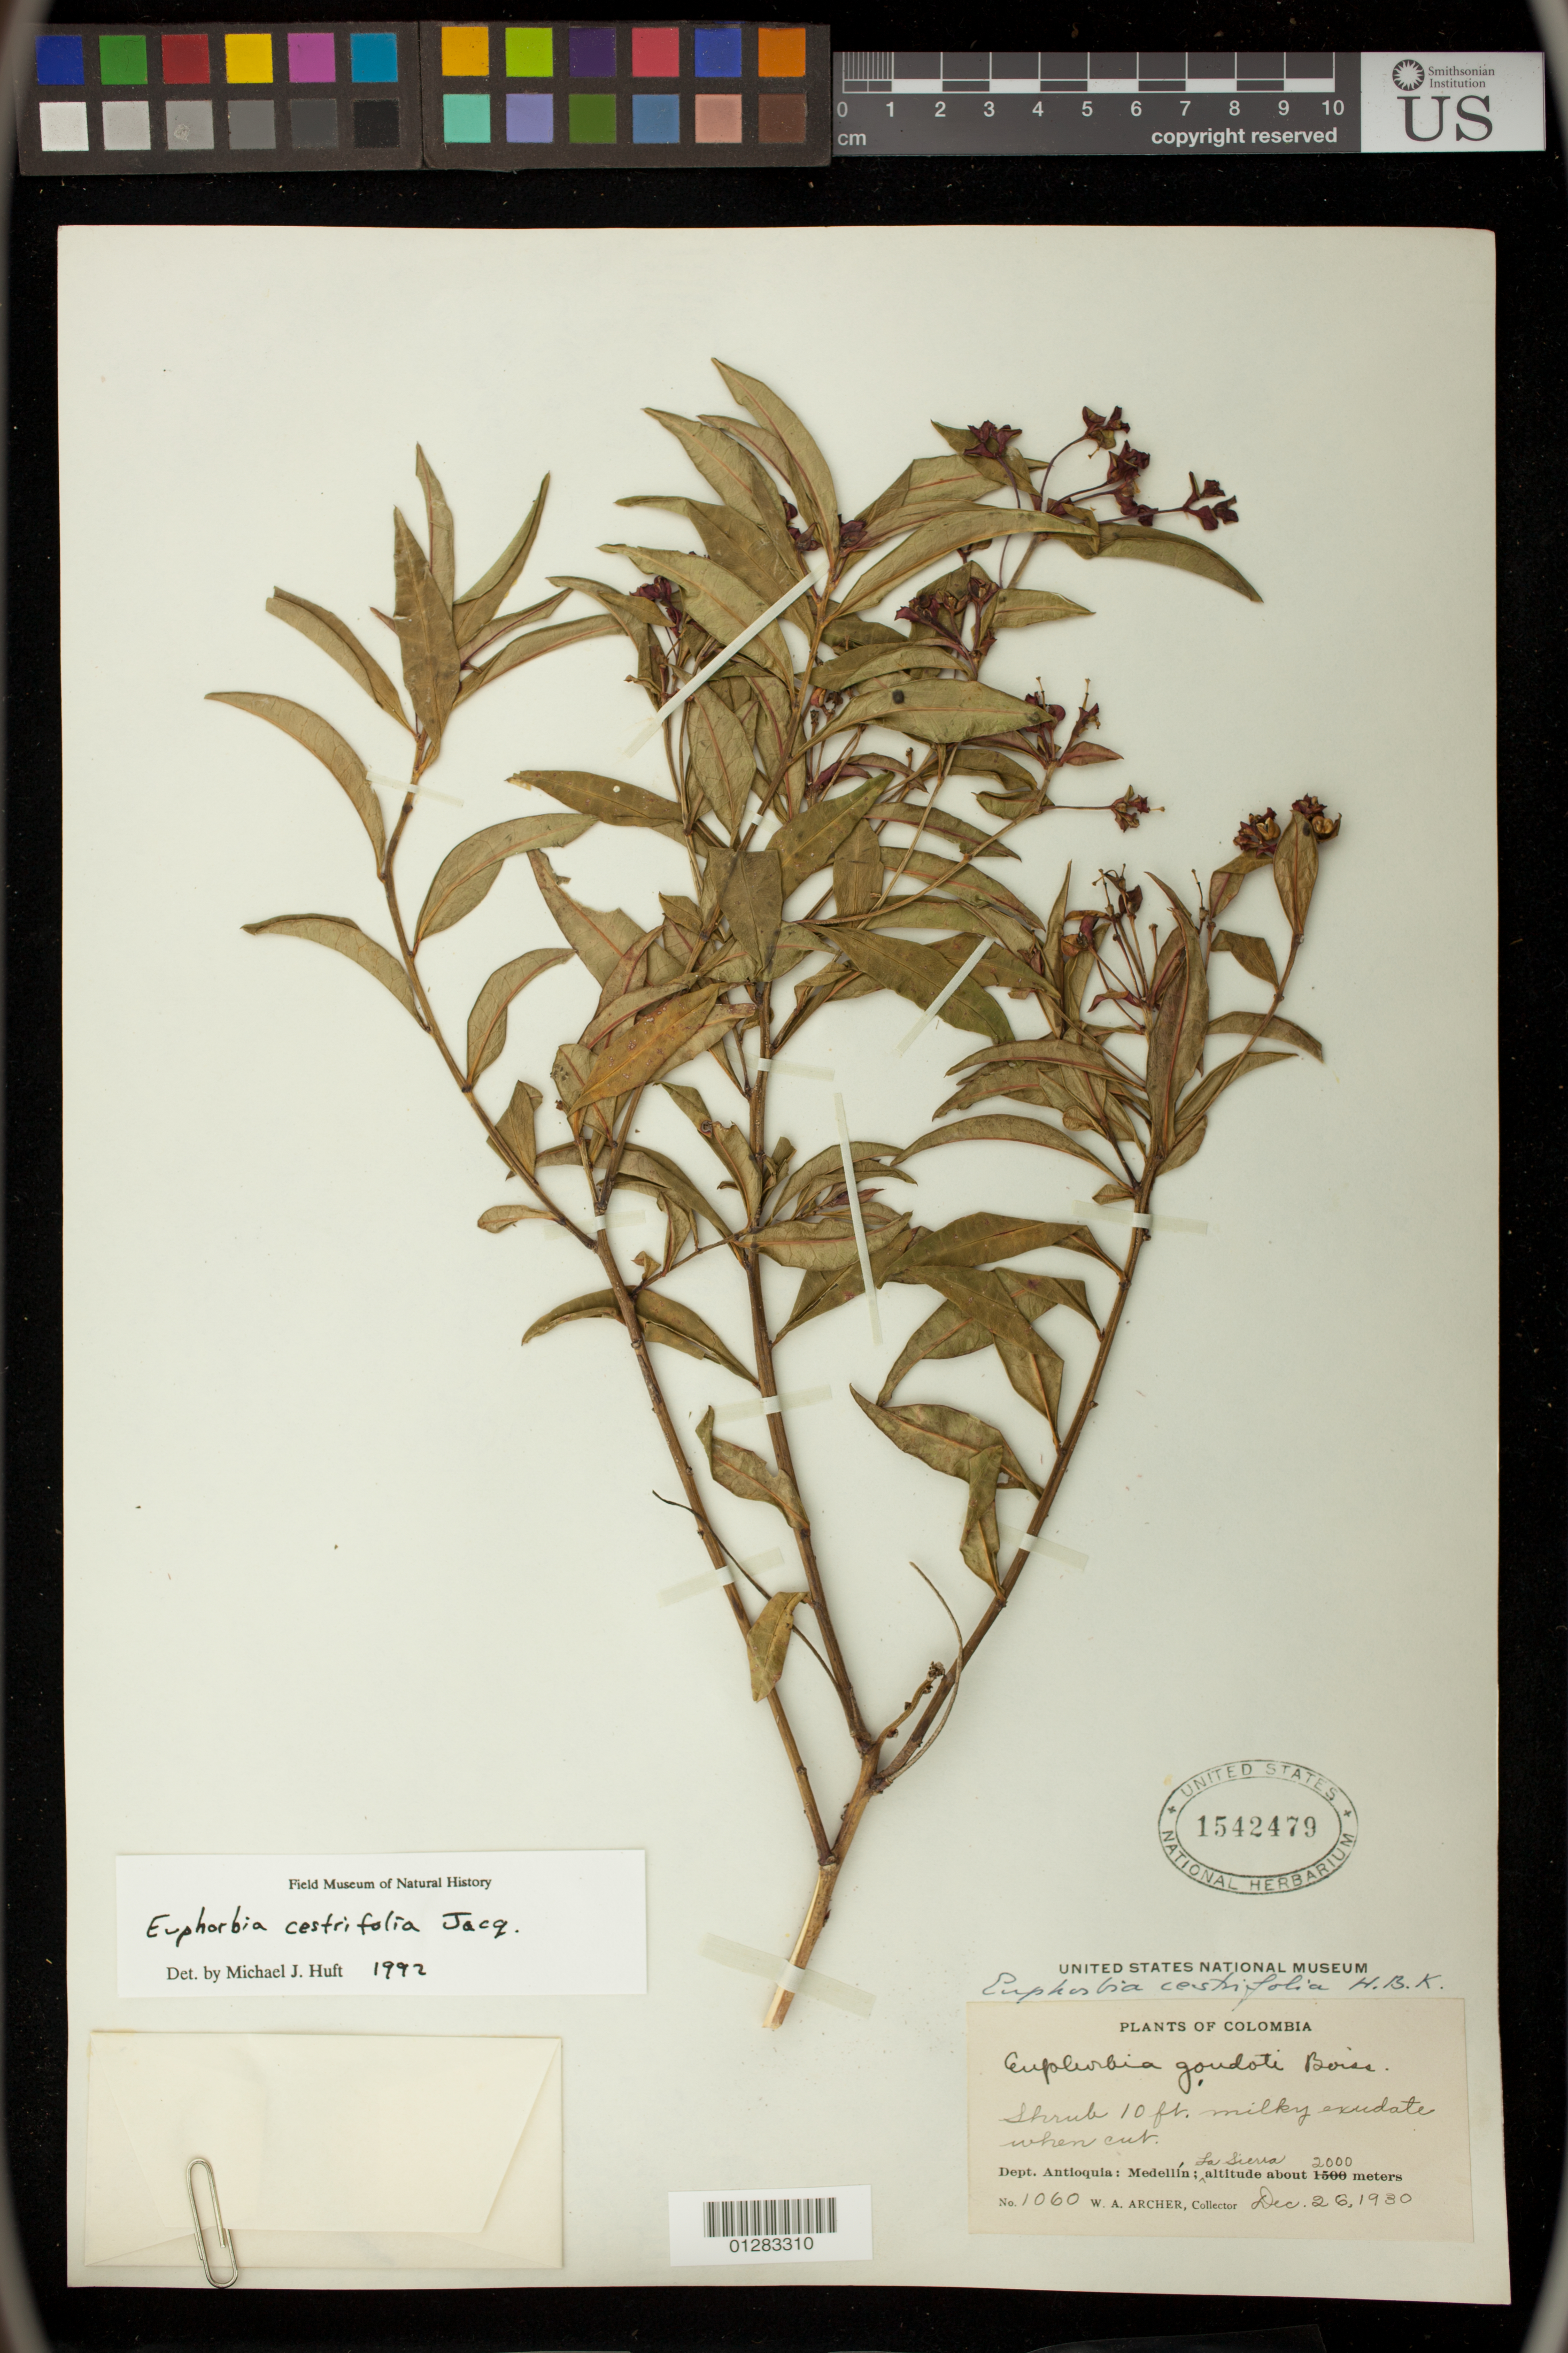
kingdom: Plantae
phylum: Tracheophyta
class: Magnoliopsida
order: Malpighiales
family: Euphorbiaceae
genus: Euphorbia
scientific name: Euphorbia cotinifolia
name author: L.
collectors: W. A. Archer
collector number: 1060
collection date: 1930-12-26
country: Colombia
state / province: Antioquia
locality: Medellin, La Sierra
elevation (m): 2000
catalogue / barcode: US 1542479